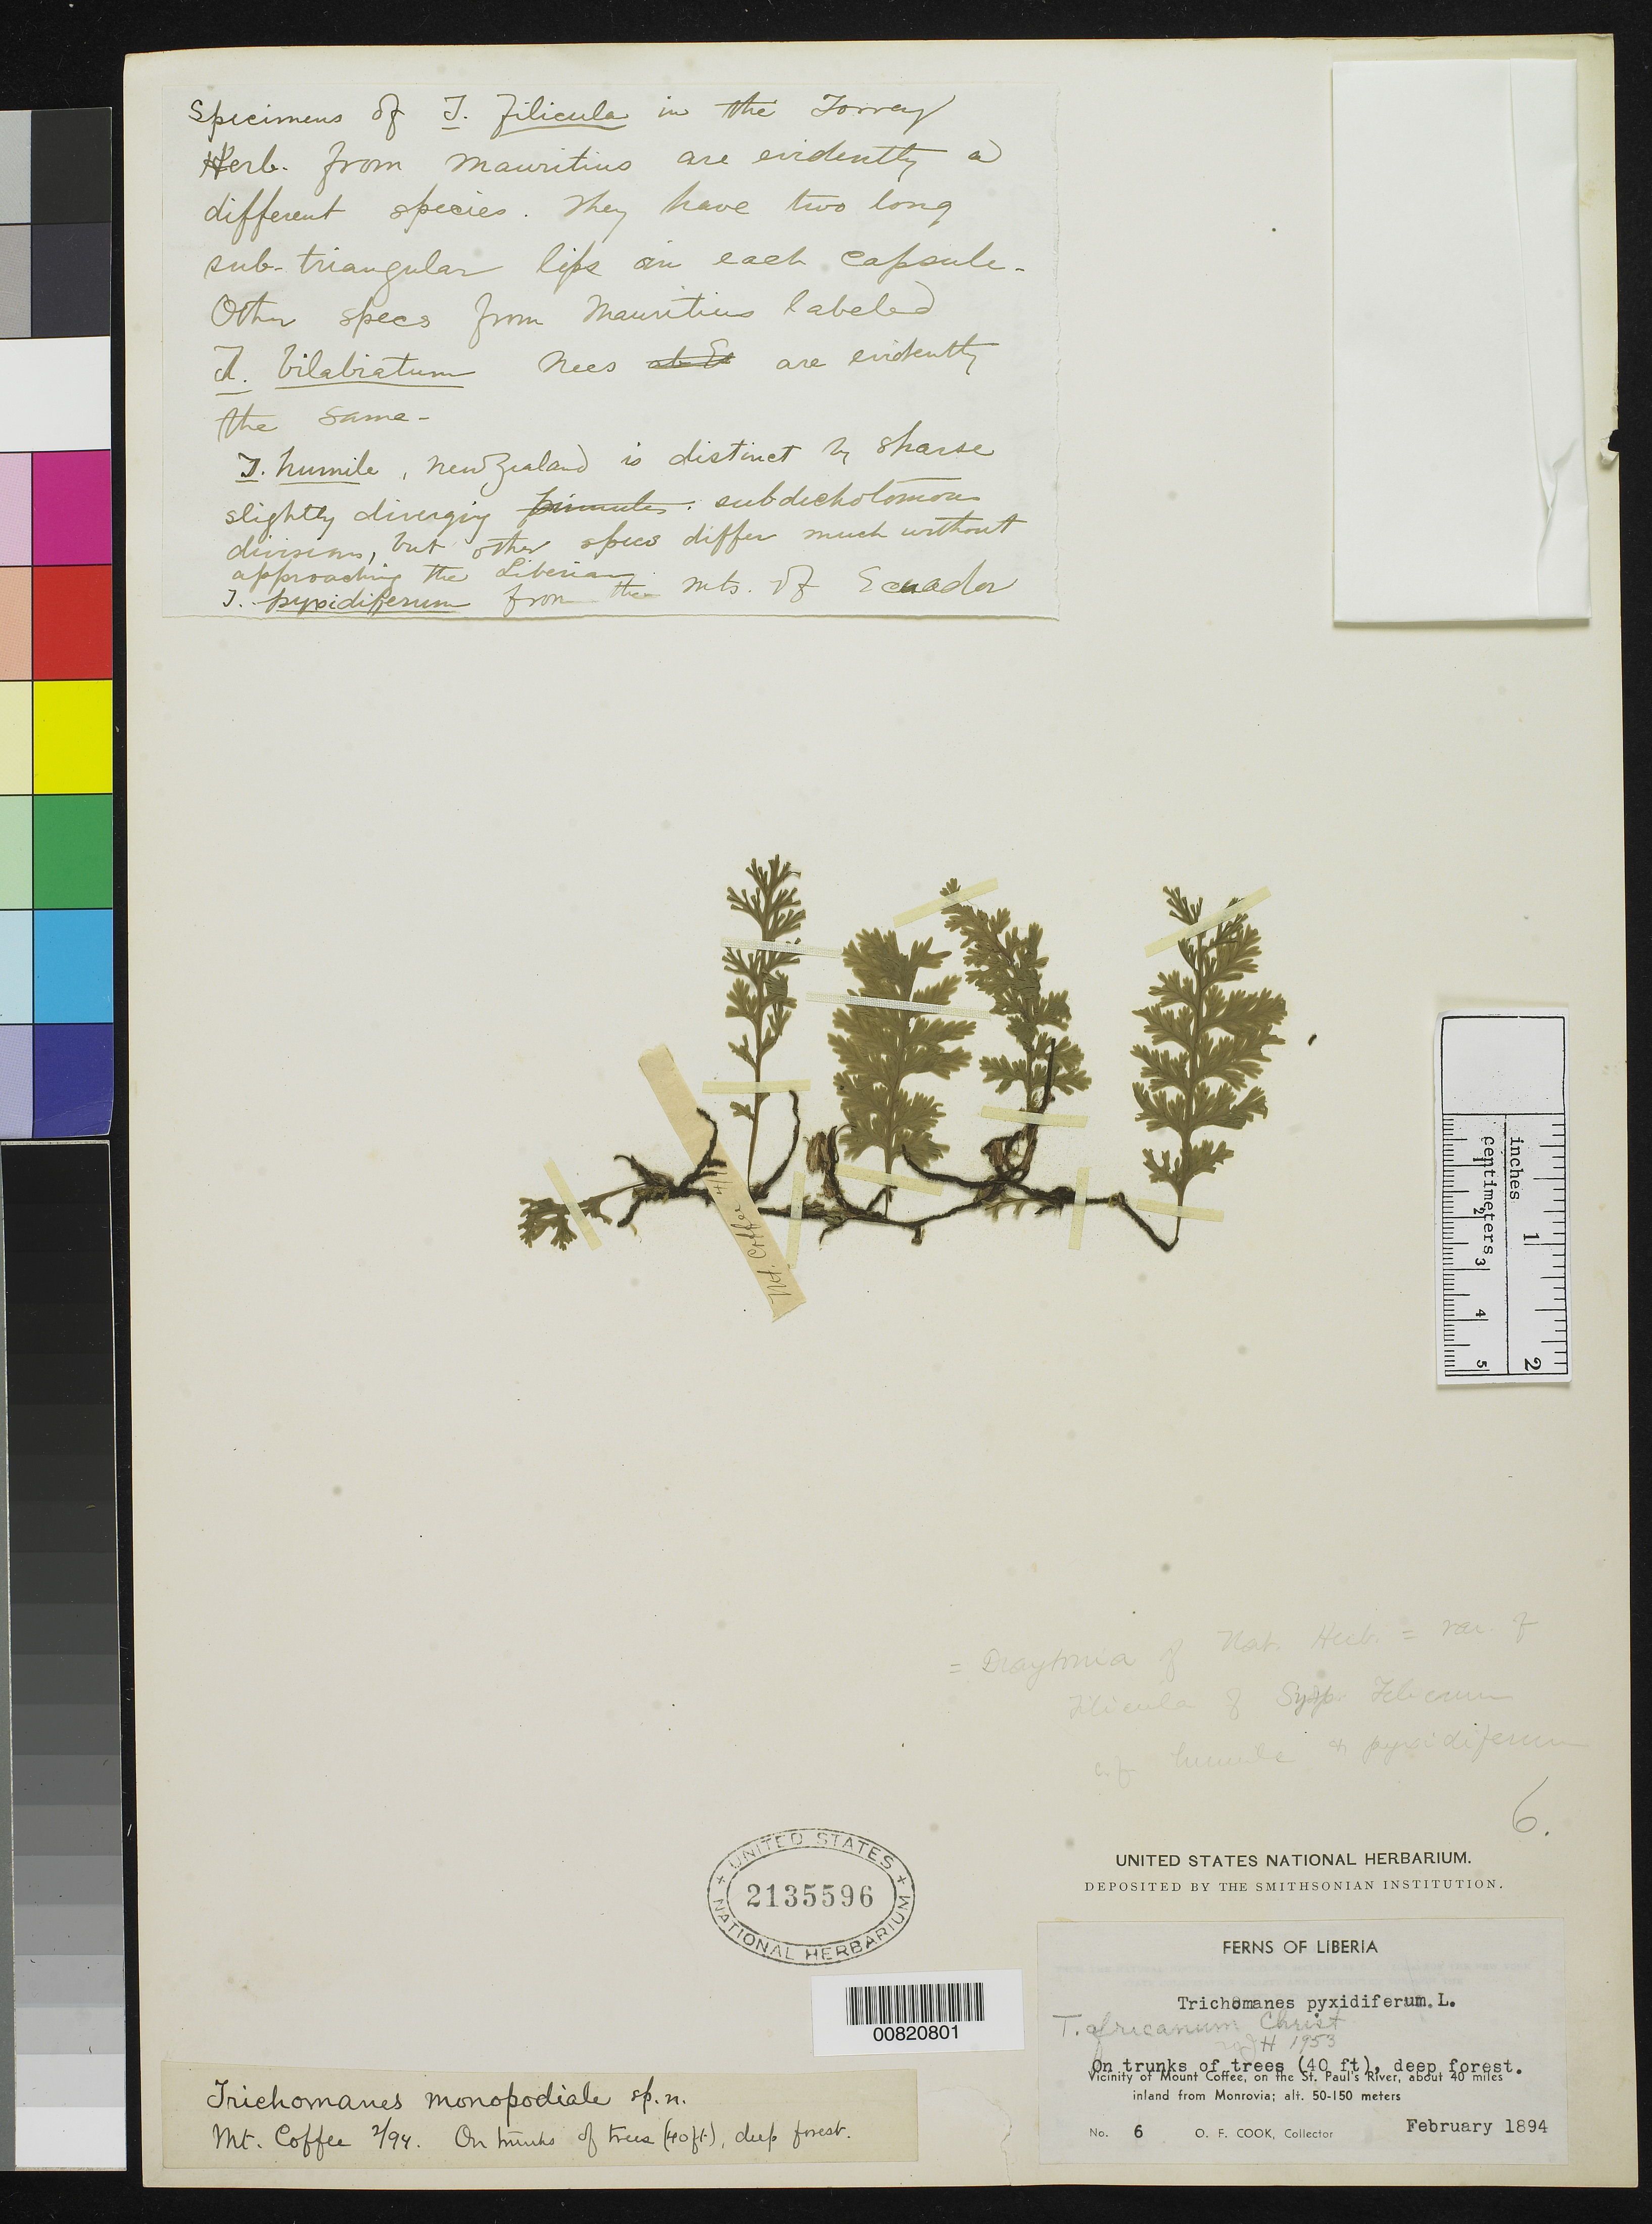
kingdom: Plantae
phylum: Tracheophyta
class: Polypodiopsida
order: Hymenophyllales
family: Hymenophyllaceae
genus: Crepidomanes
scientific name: Crepidomanes africanum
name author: (Christ) Ebihara & Dubuisson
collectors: O. F. Cook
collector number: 6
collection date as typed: Feb 1894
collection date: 1894-02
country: Liberia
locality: Mt. Coffee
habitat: Forest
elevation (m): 50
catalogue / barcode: US 2135596